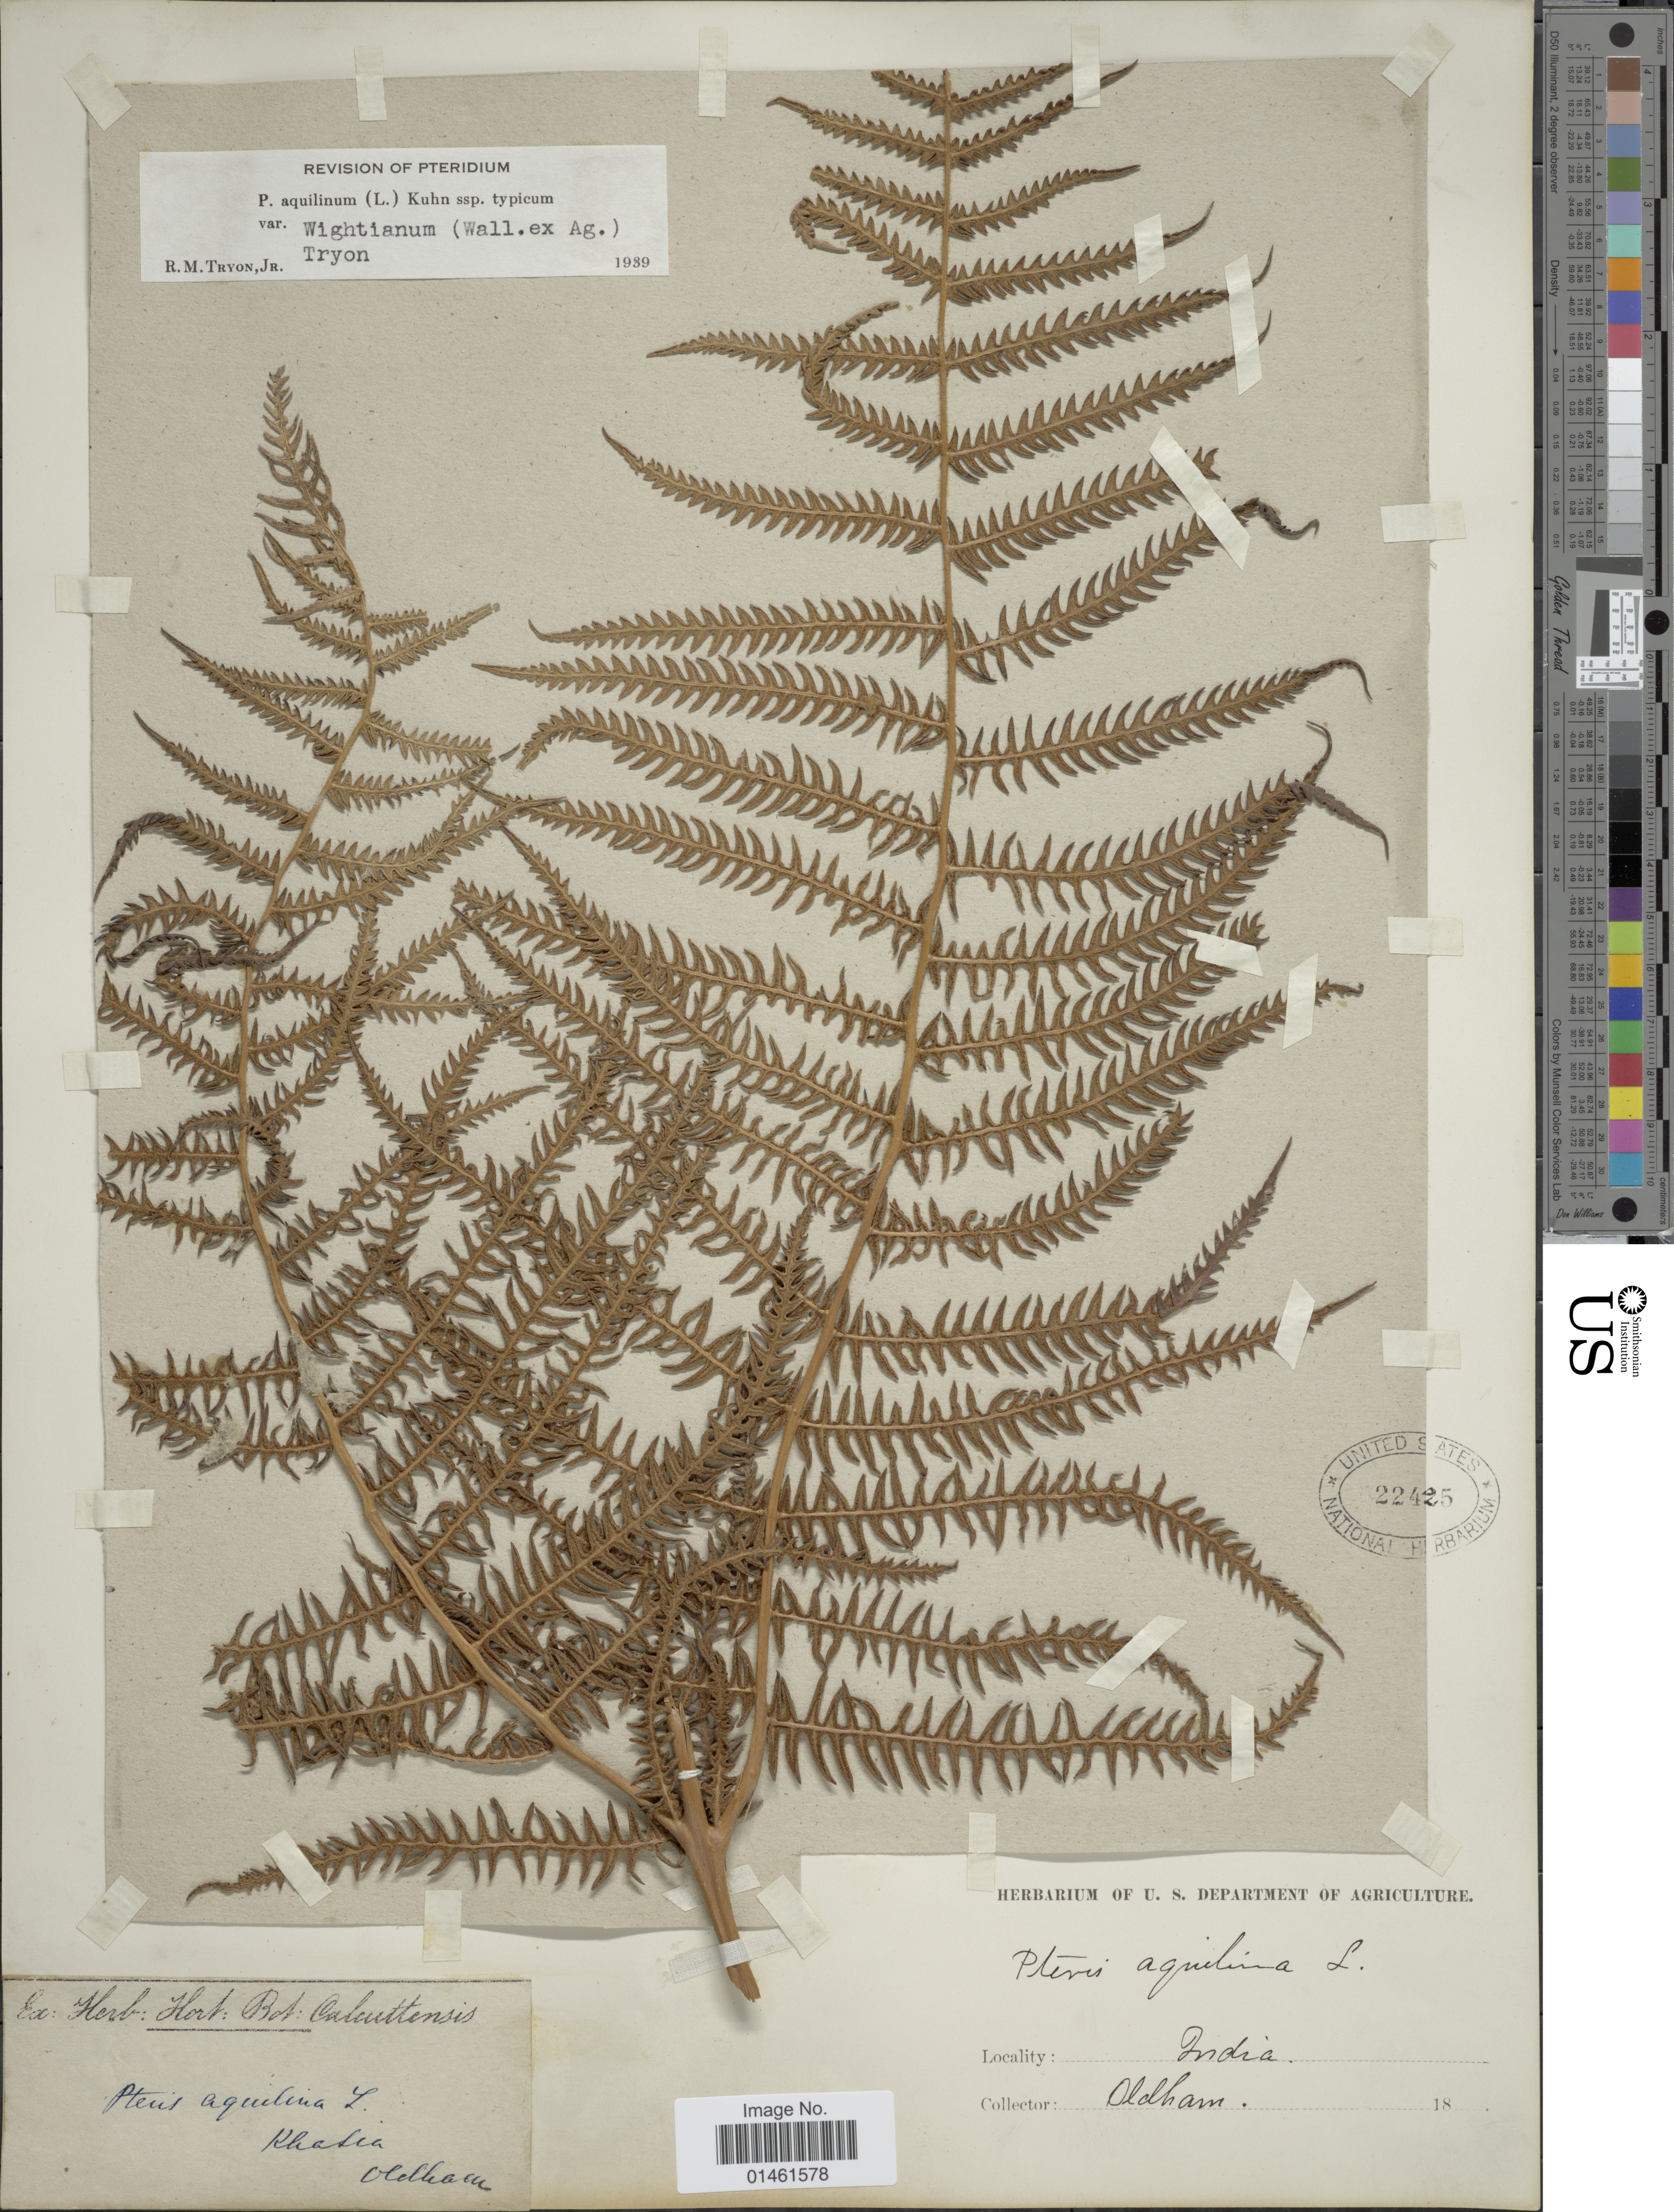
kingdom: Plantae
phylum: Tracheophyta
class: Polypodiopsida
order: Polypodiales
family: Dennstaedtiaceae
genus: Pteridium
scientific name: Pteridium aquilinum var. wightianum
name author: (J. Agardh) R.M. Tryon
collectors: Oldham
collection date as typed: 18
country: India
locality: Khasia, India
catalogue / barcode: US 22425